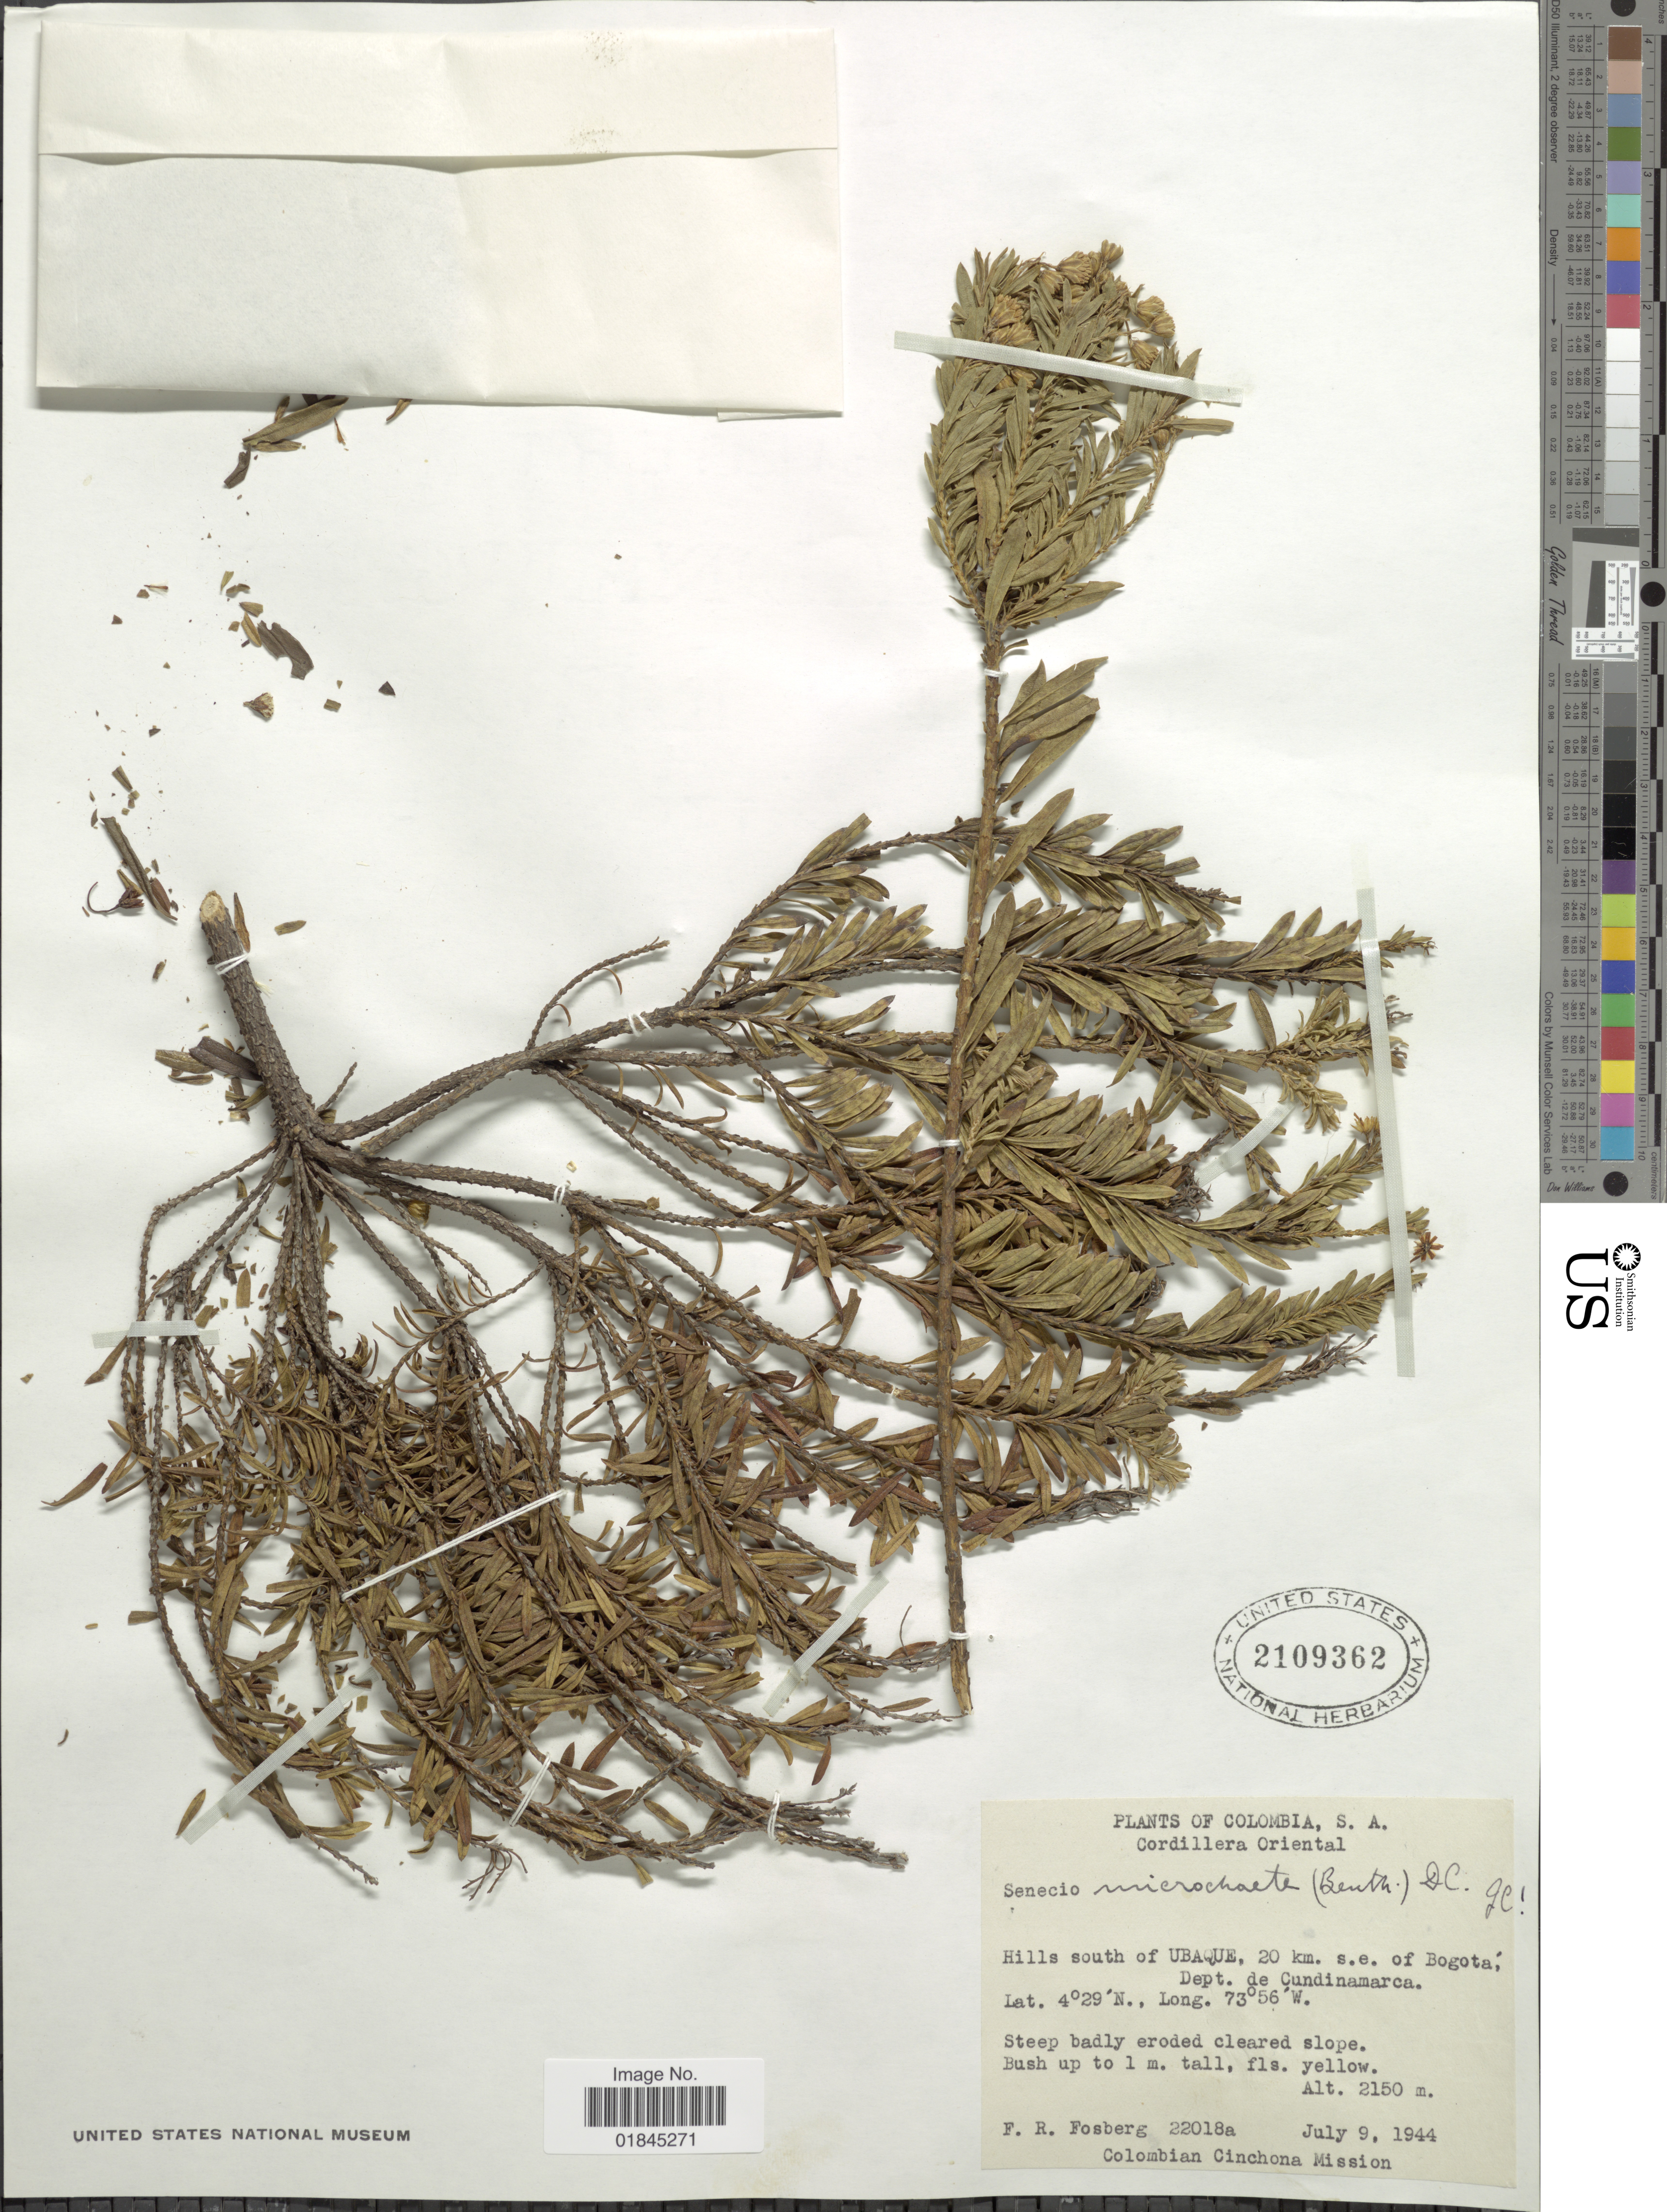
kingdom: Plantae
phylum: Tracheophyta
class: Magnoliopsida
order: Asterales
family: Asteraceae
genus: Pentacalia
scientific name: Pentacalia corymbosa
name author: (Benth.) Cuatrec.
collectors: F. R. Fosberg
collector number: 22018a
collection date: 1944-07-09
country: Colombia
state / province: Cundinamarca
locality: Cordillera Oriental. Hills south of Ubaque, 20 km. s.e. of Bogotá, Dept. de Cundinamarca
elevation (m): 2150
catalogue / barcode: US 2109362